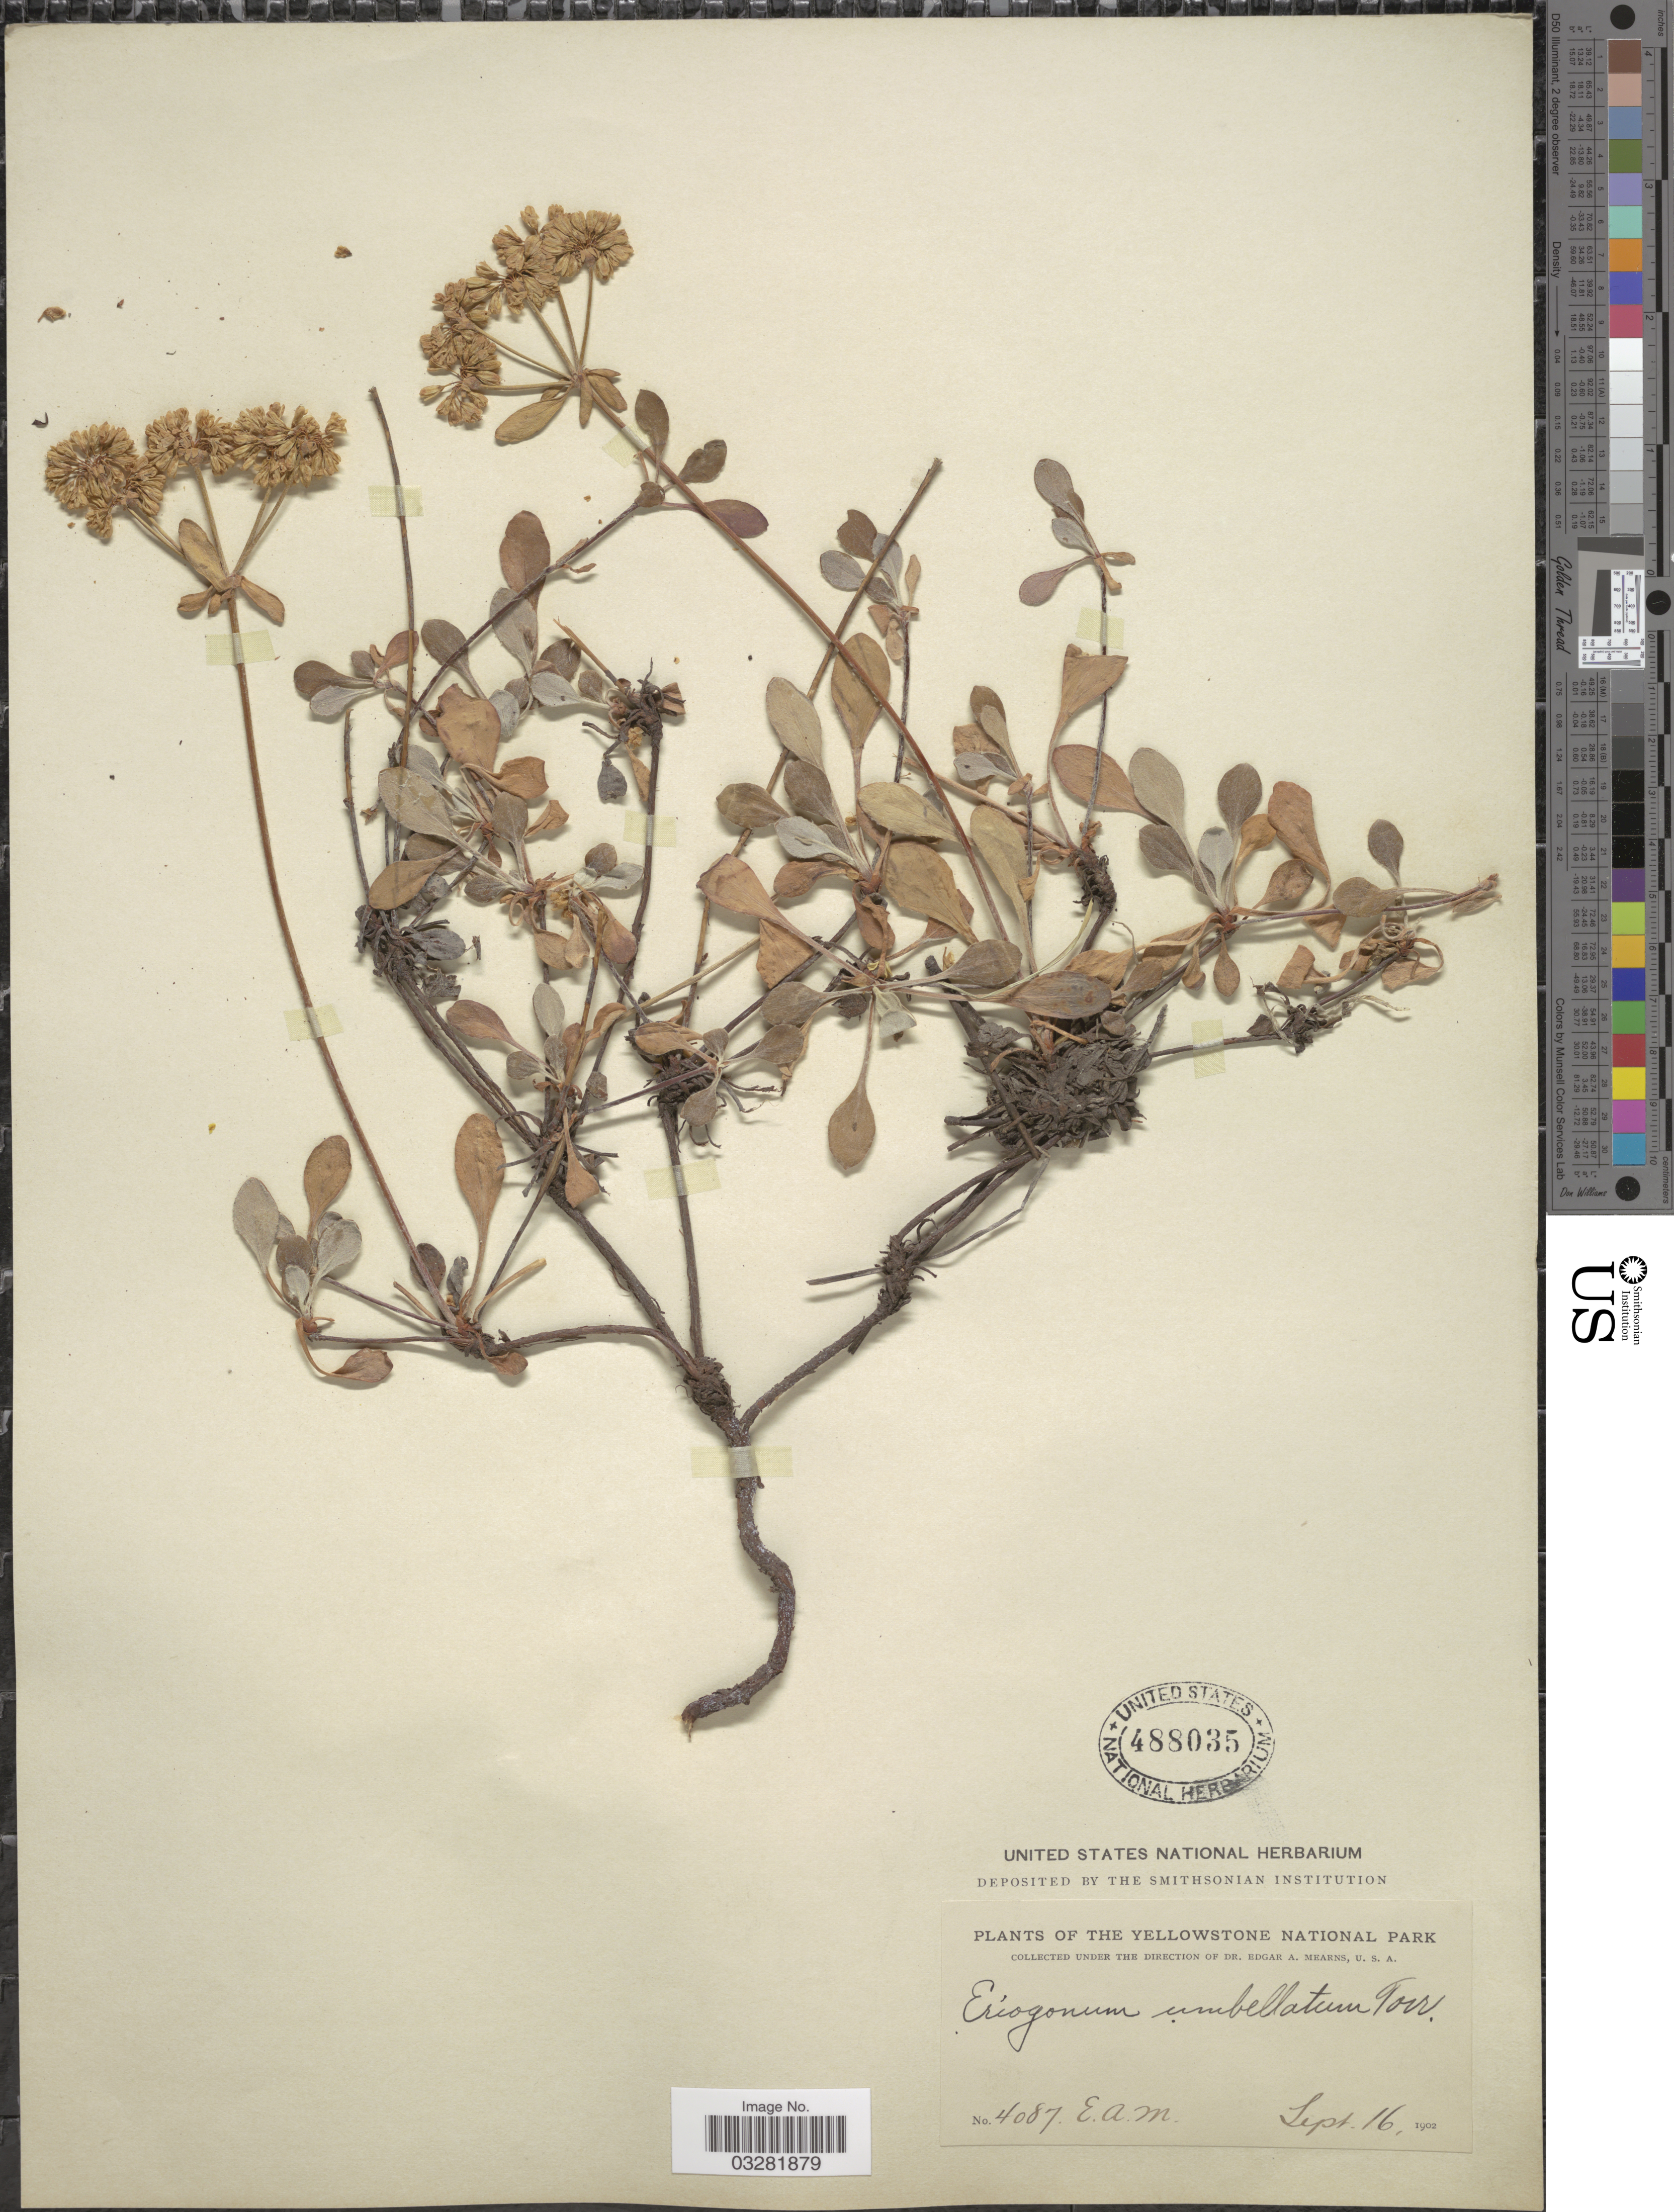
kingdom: Plantae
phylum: Tracheophyta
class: Magnoliopsida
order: Caryophyllales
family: Polygonaceae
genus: Eriogonum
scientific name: Eriogonum umbellatum var. subalpinum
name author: M.E. Jones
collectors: E. A. Mearns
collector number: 4087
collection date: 1902-09-16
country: United States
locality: The Yellowstone National Park.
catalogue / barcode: US 488035